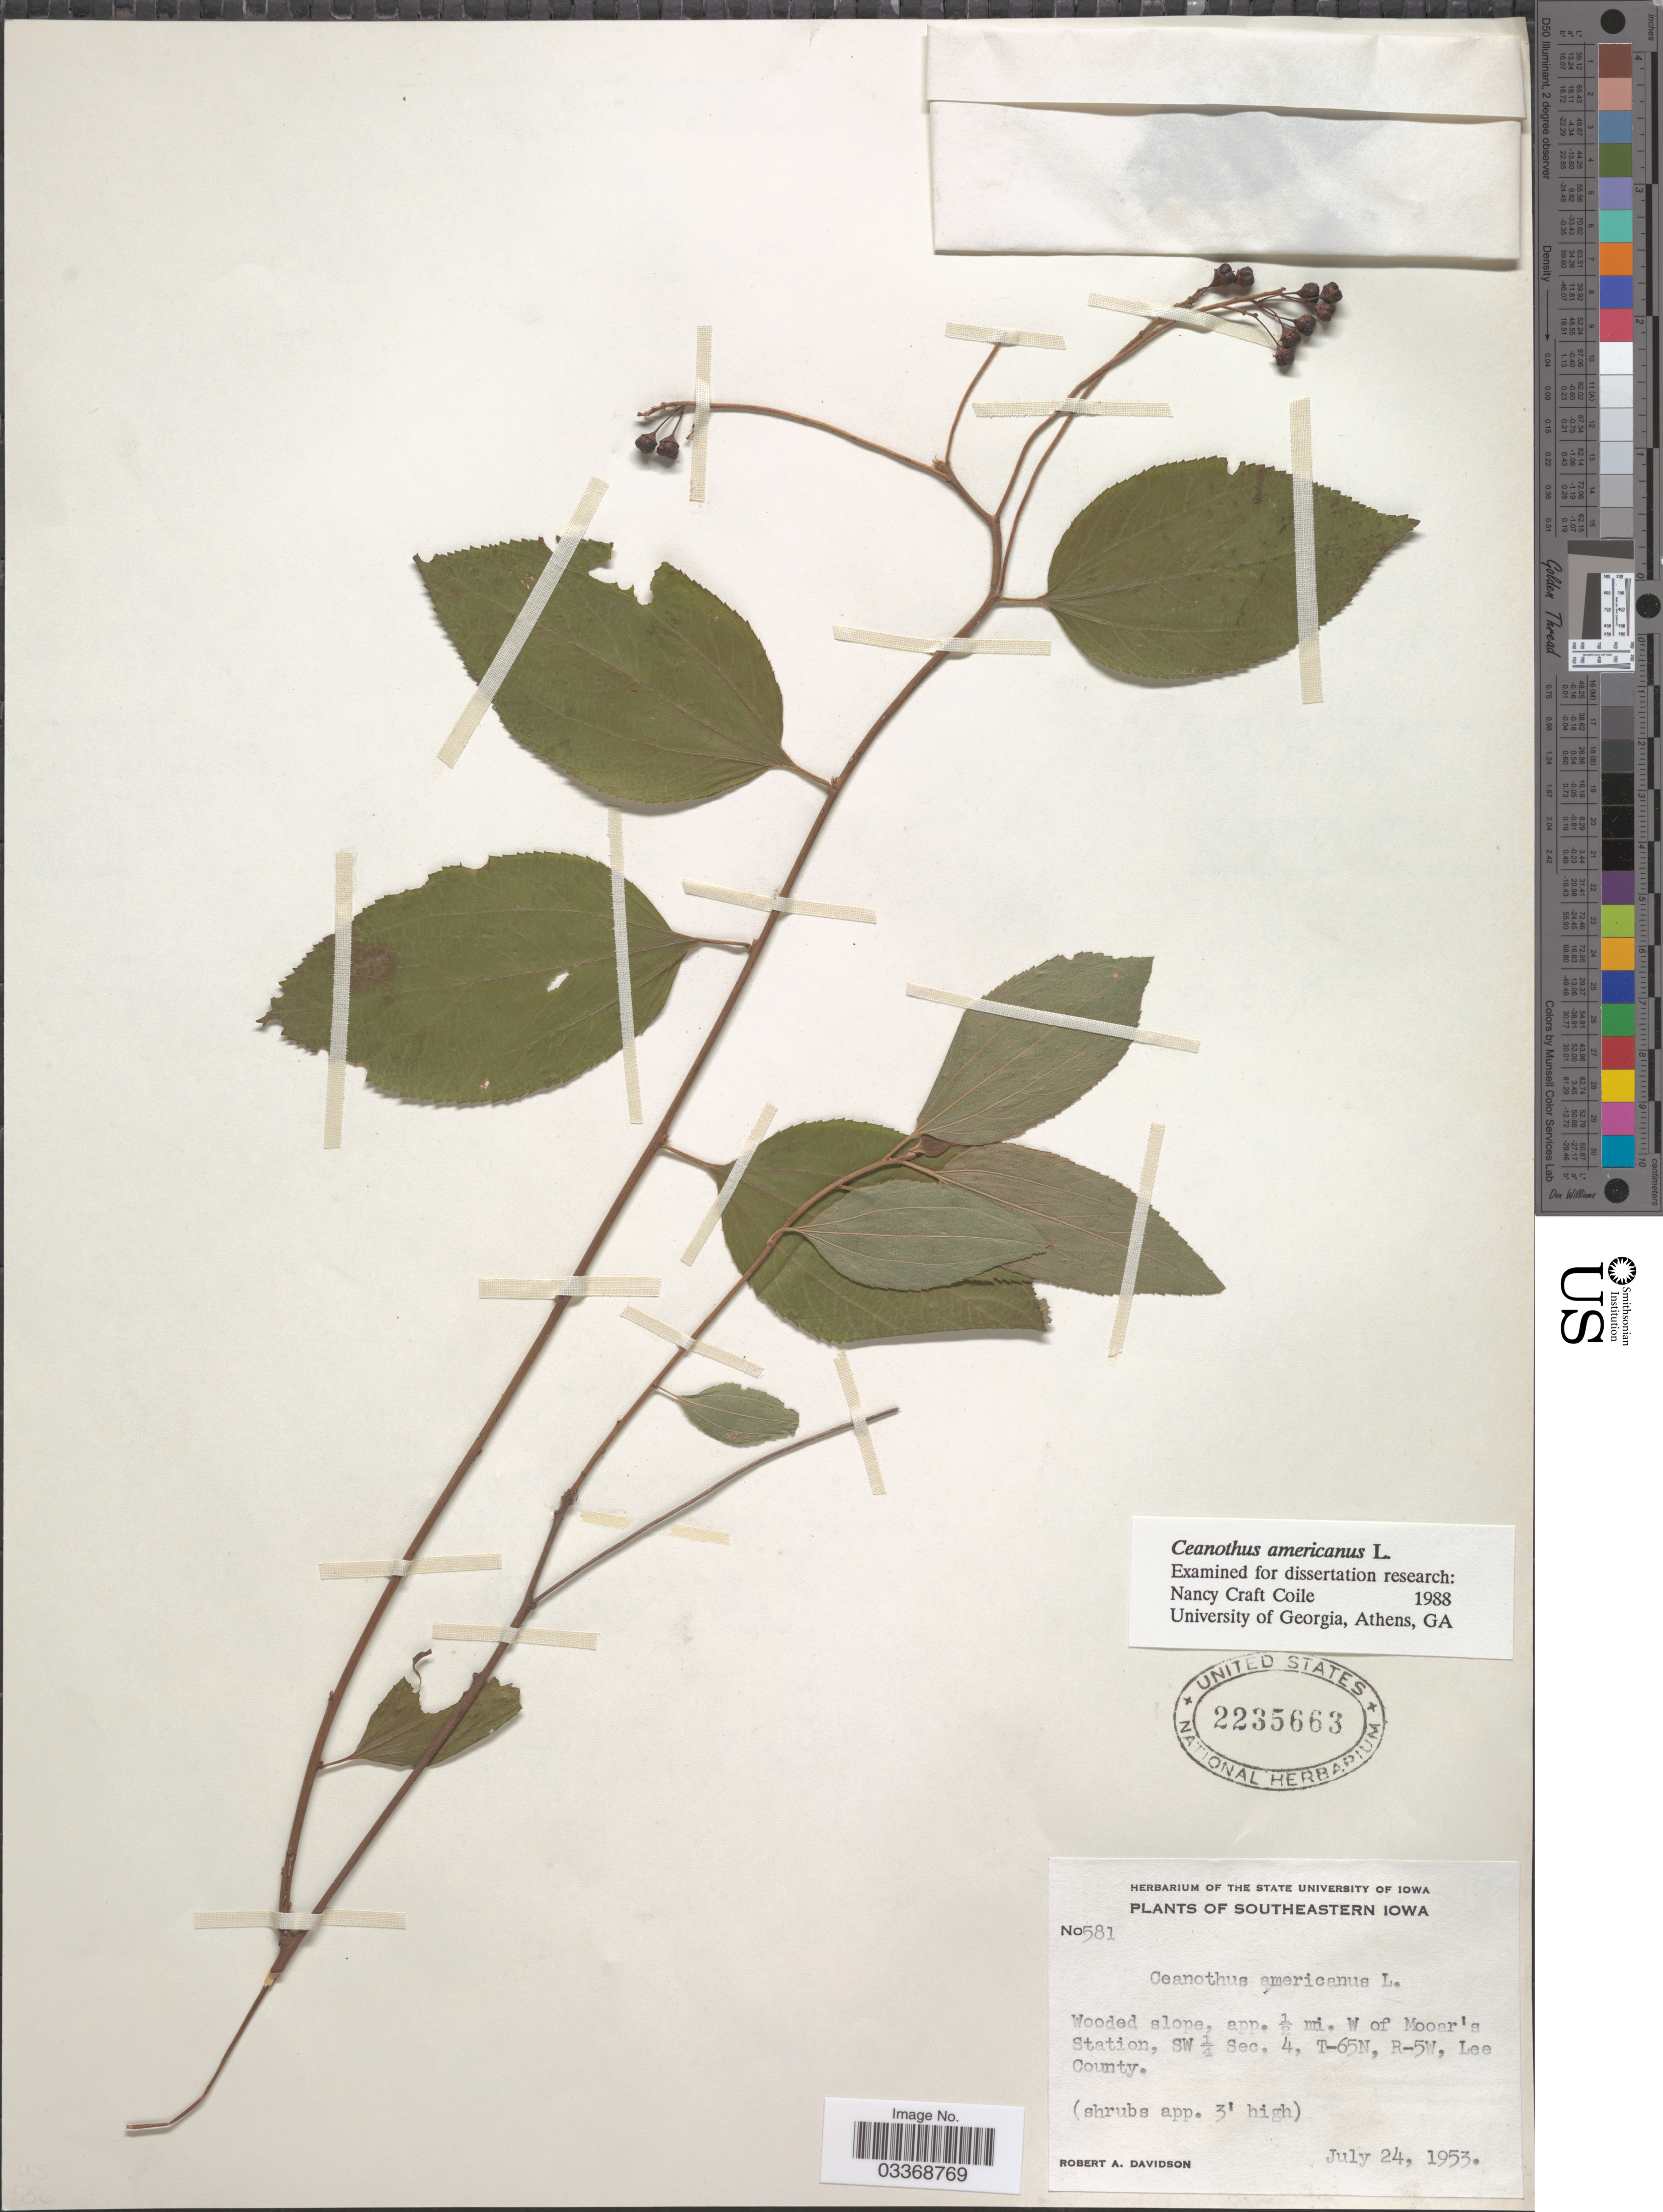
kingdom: Plantae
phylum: Tracheophyta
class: Magnoliopsida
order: Rosales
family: Rhamnaceae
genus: Ceanothus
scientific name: Ceanothus americanus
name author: L.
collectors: R. A. Davidson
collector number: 581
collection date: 1953-07-24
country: United States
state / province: Iowa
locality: Wooded slope, app. ½ mi. W of Mooar's Station, SW ¼ Sec. 4, T-65N, R-5W, Lee County.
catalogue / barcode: US 2235663